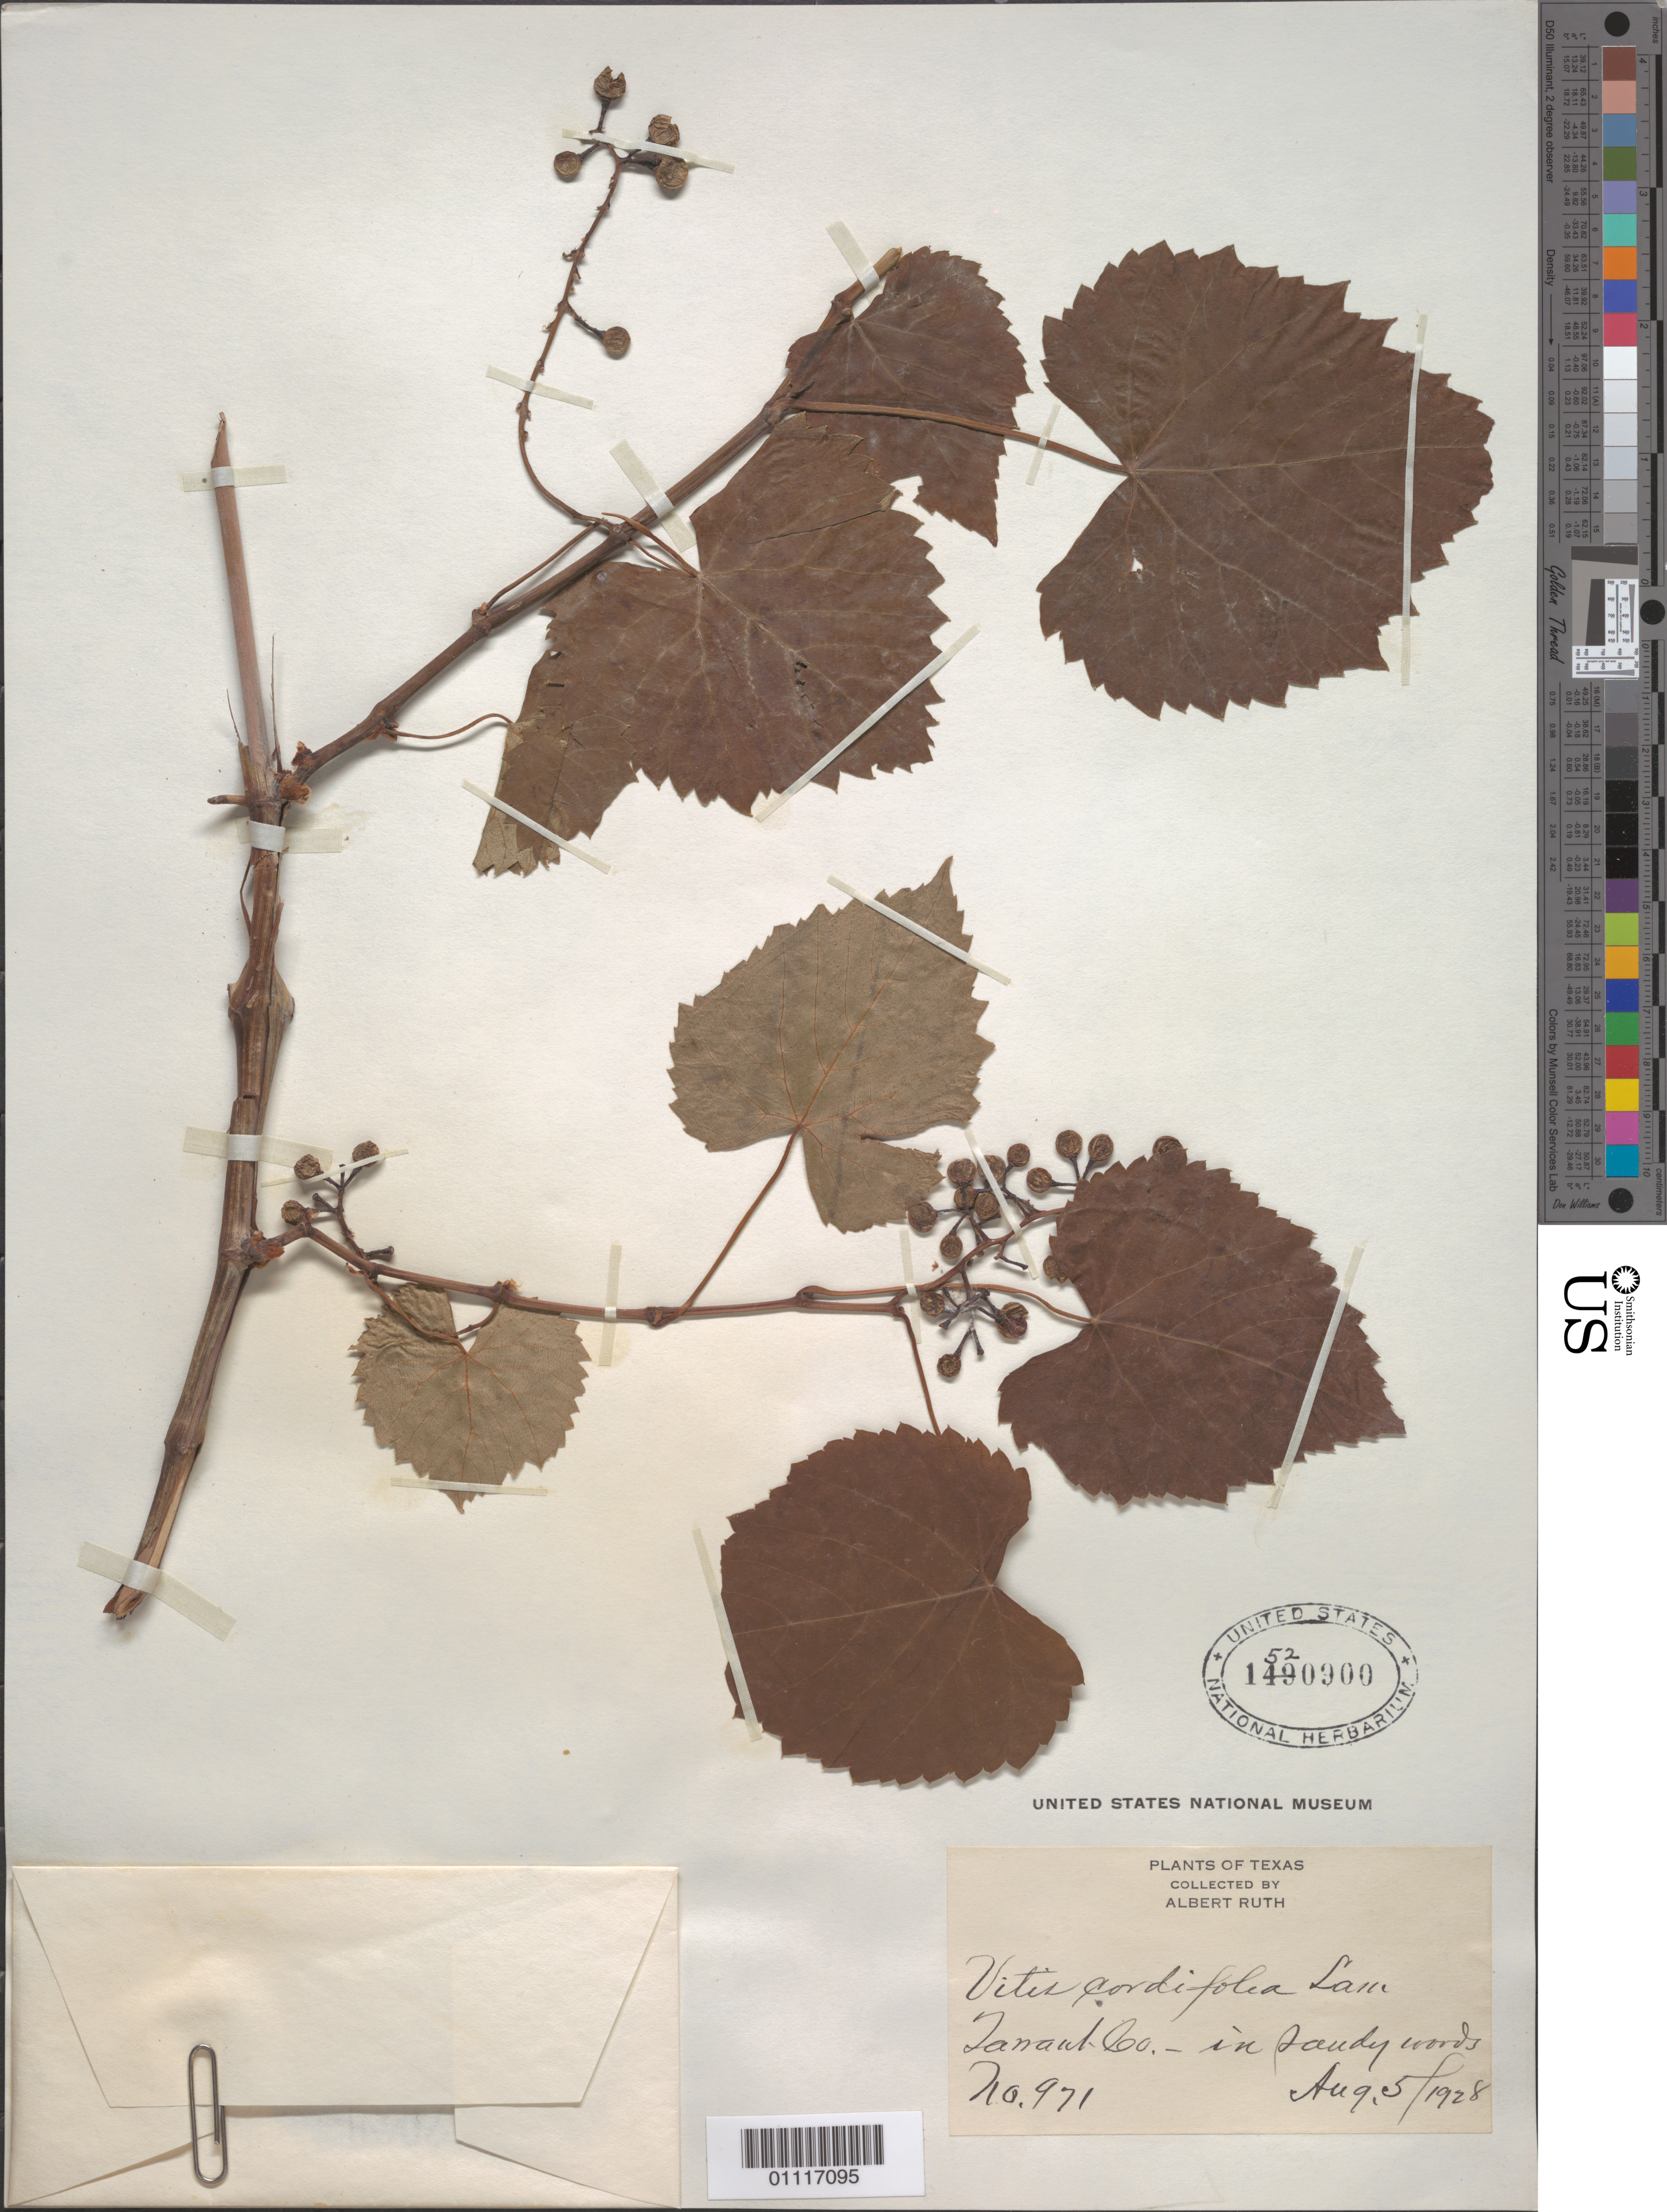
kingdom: Plantae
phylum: Tracheophyta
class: Magnoliopsida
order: Vitales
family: Vitaceae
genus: Vitis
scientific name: Vitis cordifolia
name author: Michx.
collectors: A. Ruth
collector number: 971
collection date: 1928-08-05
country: United States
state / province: Texas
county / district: Tarrant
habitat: sandy woods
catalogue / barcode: US 1520900